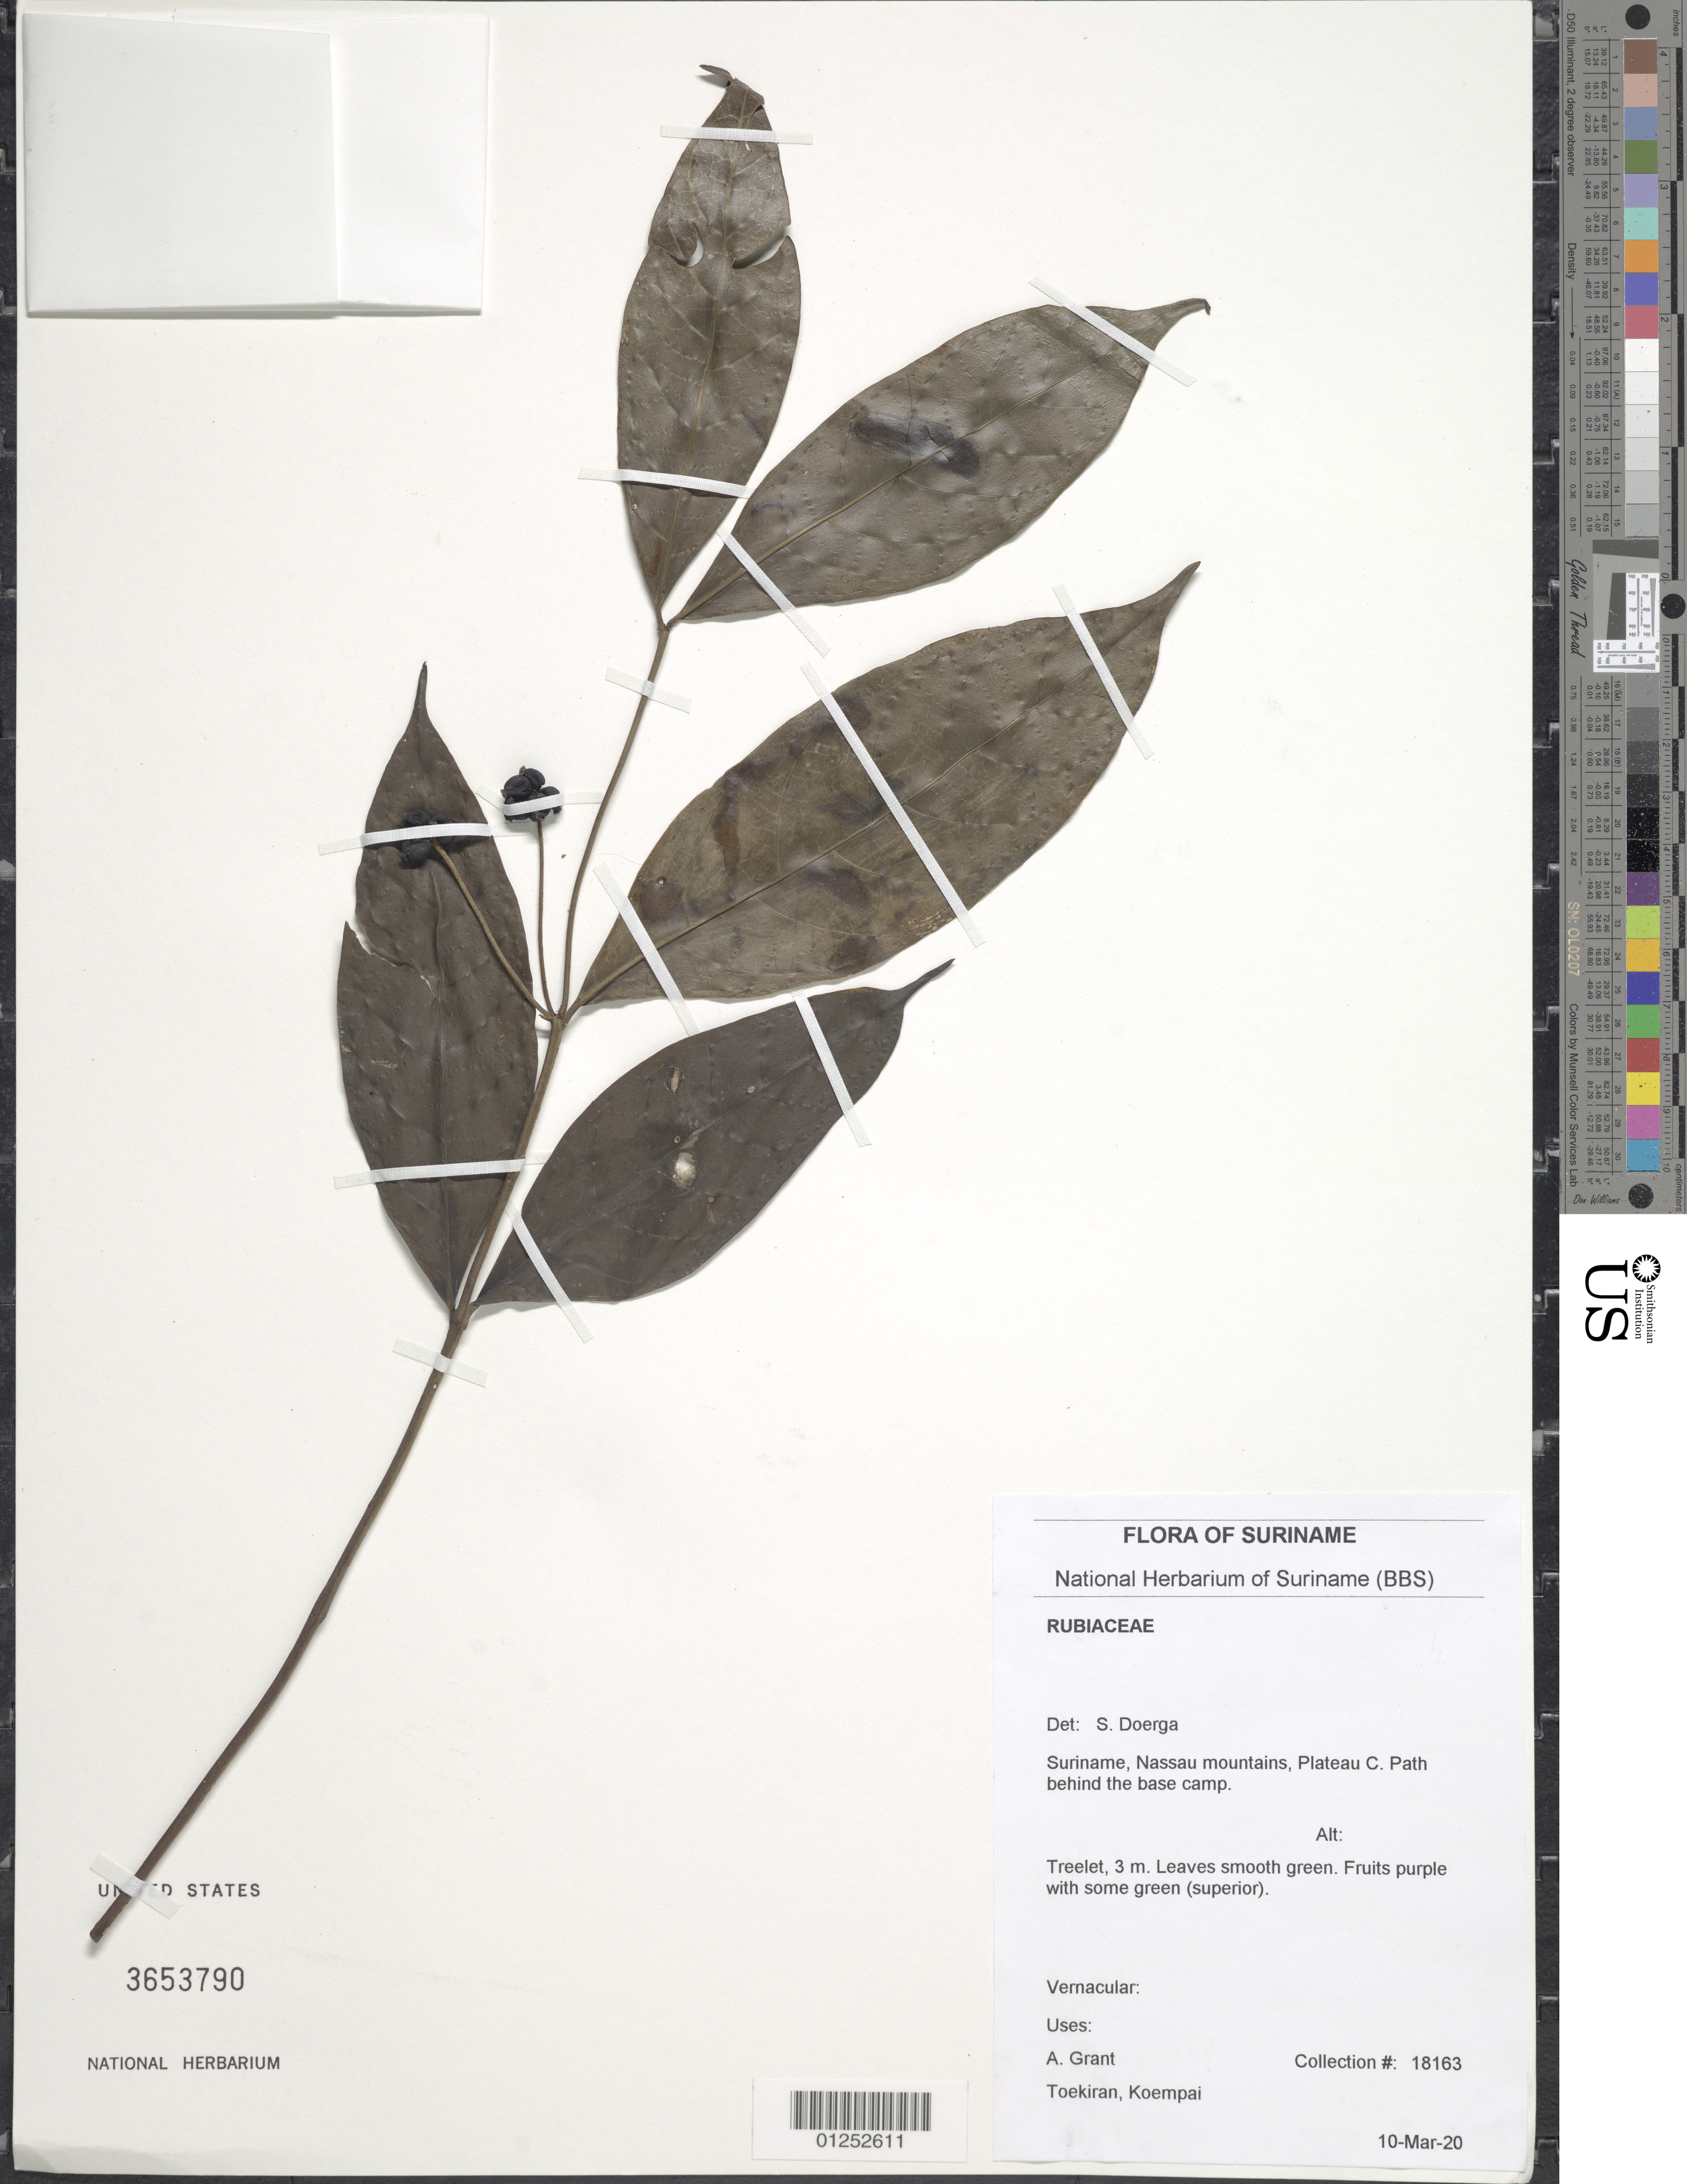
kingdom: Plantae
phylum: Tracheophyta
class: Magnoliopsida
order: Gentianales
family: Rubiaceae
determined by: Doerga, S.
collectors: A. Grant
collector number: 18163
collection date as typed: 10-Mar-20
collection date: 2010-03-20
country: Suriname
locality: Nassau mountains, Plateau C. Path behind the base camp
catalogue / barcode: US 3653790